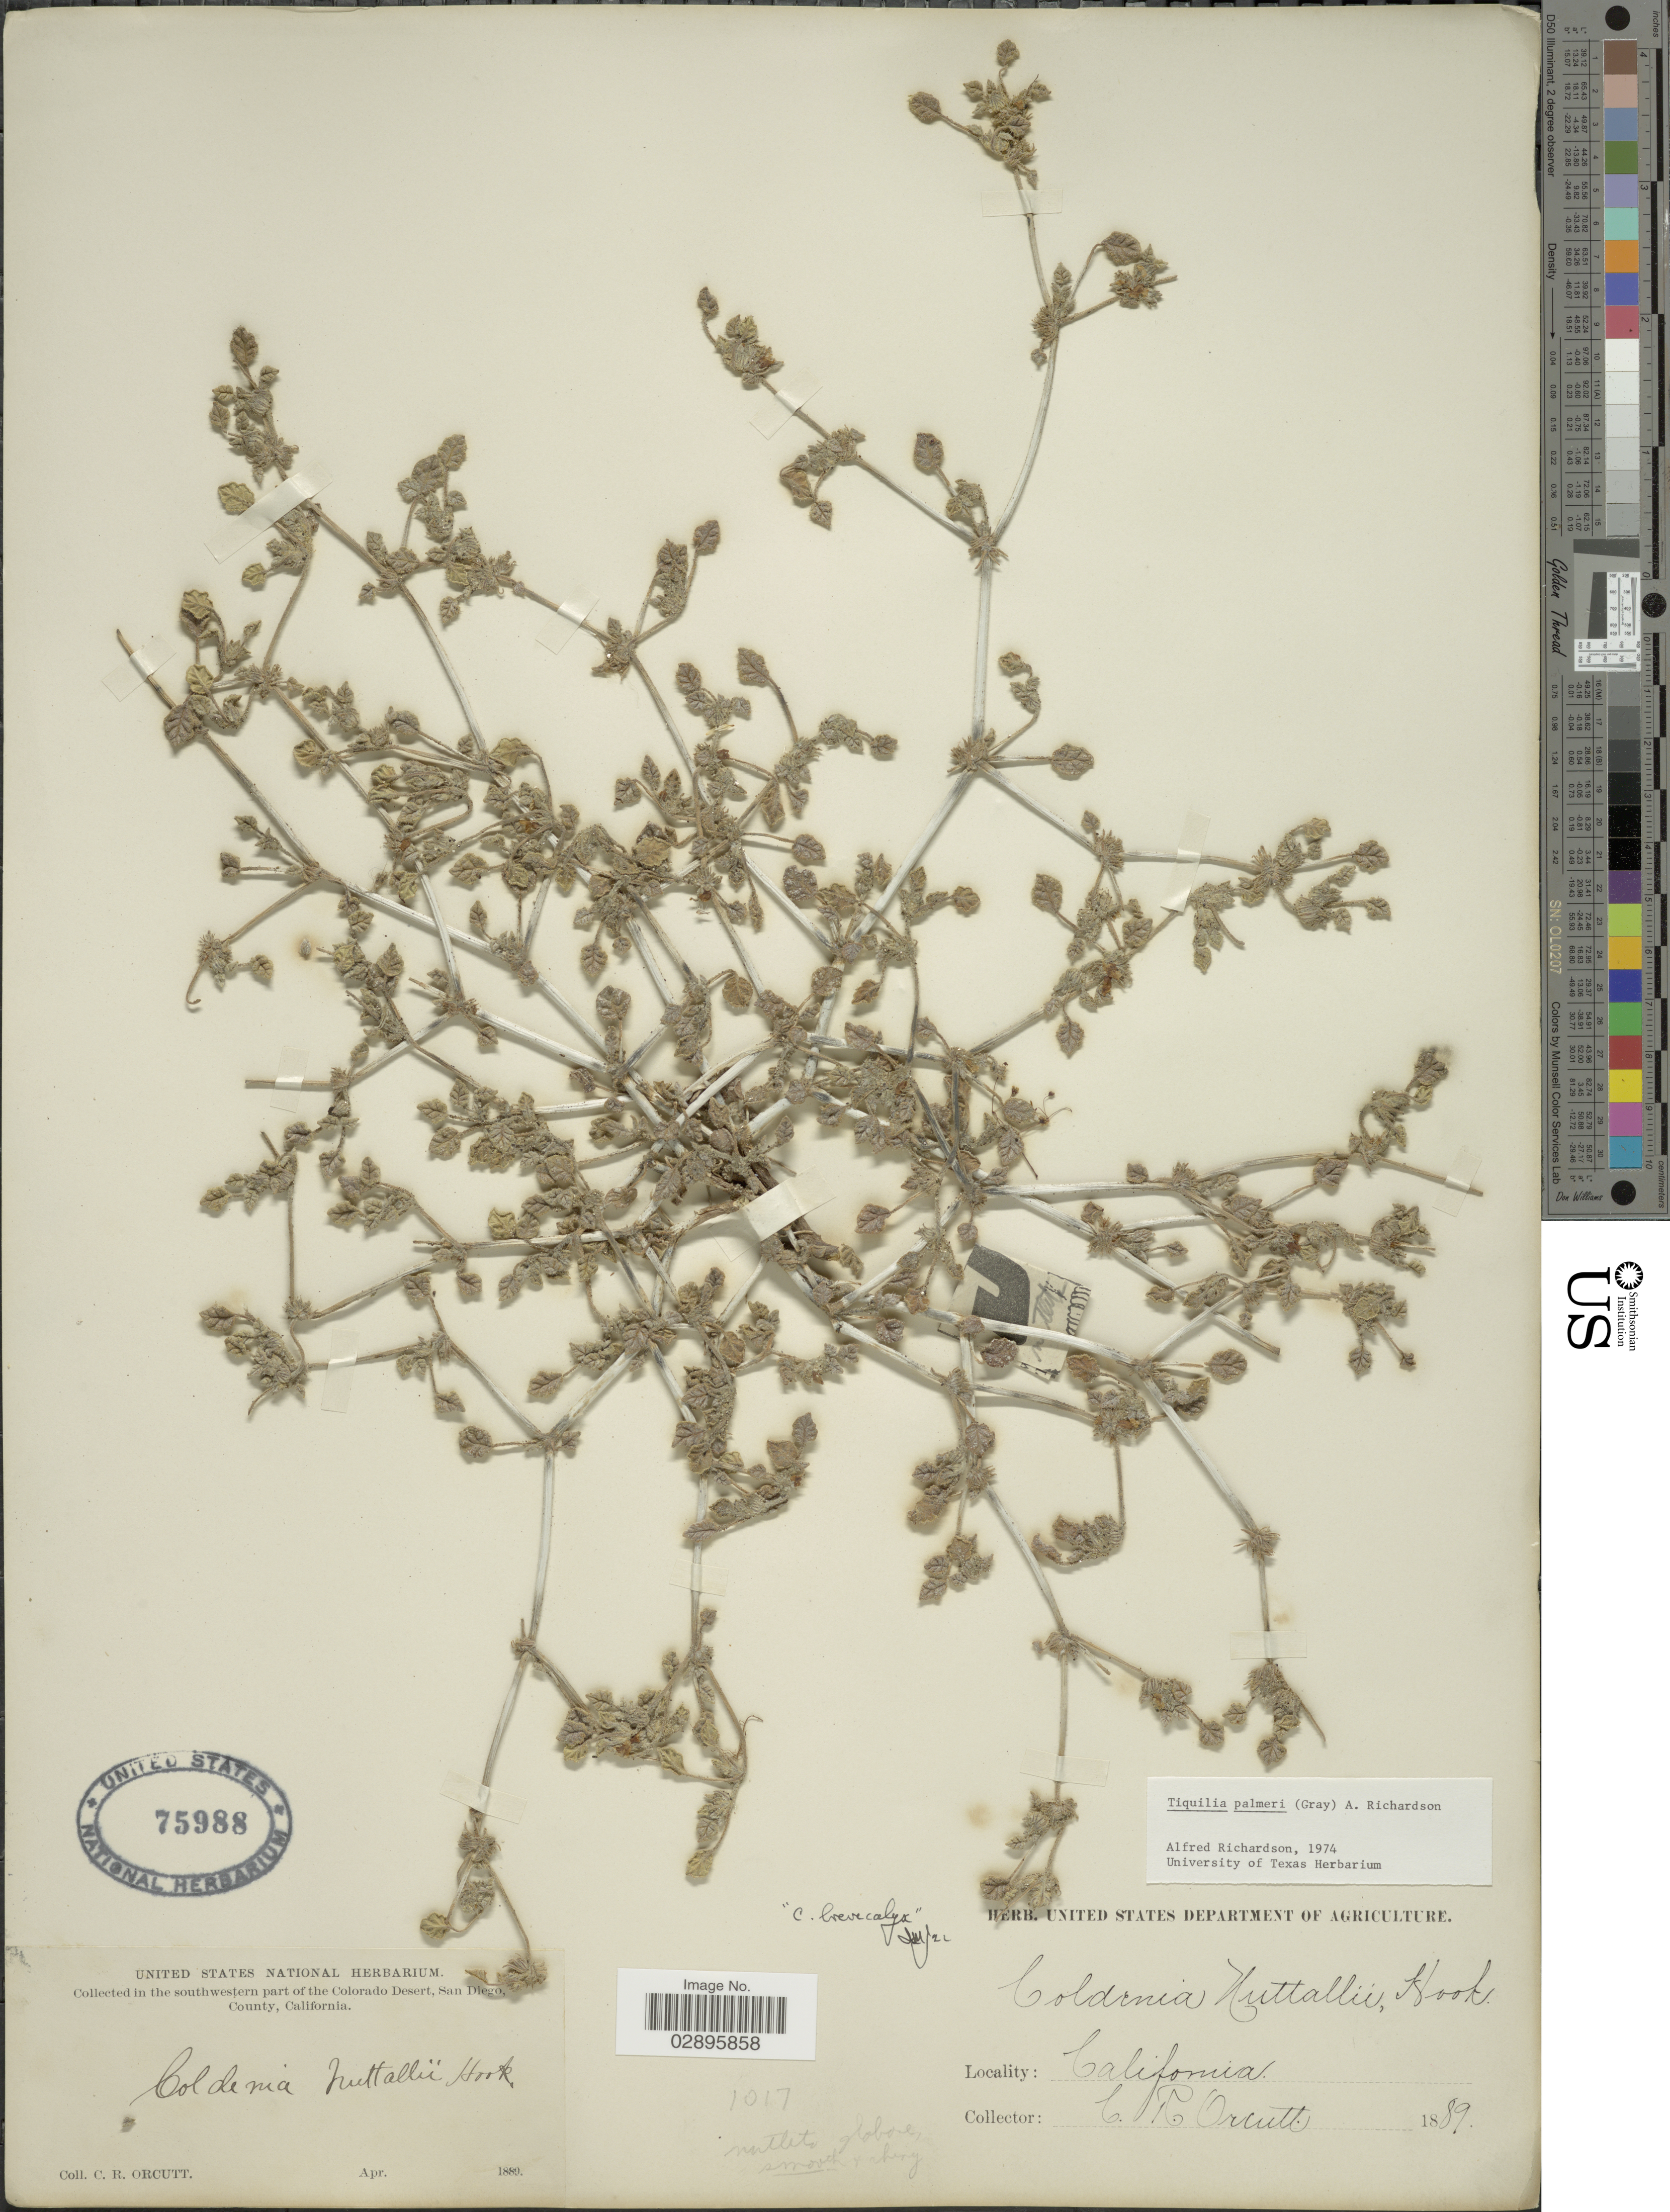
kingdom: Plantae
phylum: Tracheophyta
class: Magnoliopsida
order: Boraginales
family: Ehretiaceae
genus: Tiquilia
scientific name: Tiquilia palmeri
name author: (A. Gray) A.T. Richardson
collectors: C. R. Orcutt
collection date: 1889-04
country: United States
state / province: California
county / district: San Diego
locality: In the southwestern part of the Colorado Desert, San Diego County.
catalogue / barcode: US 75988